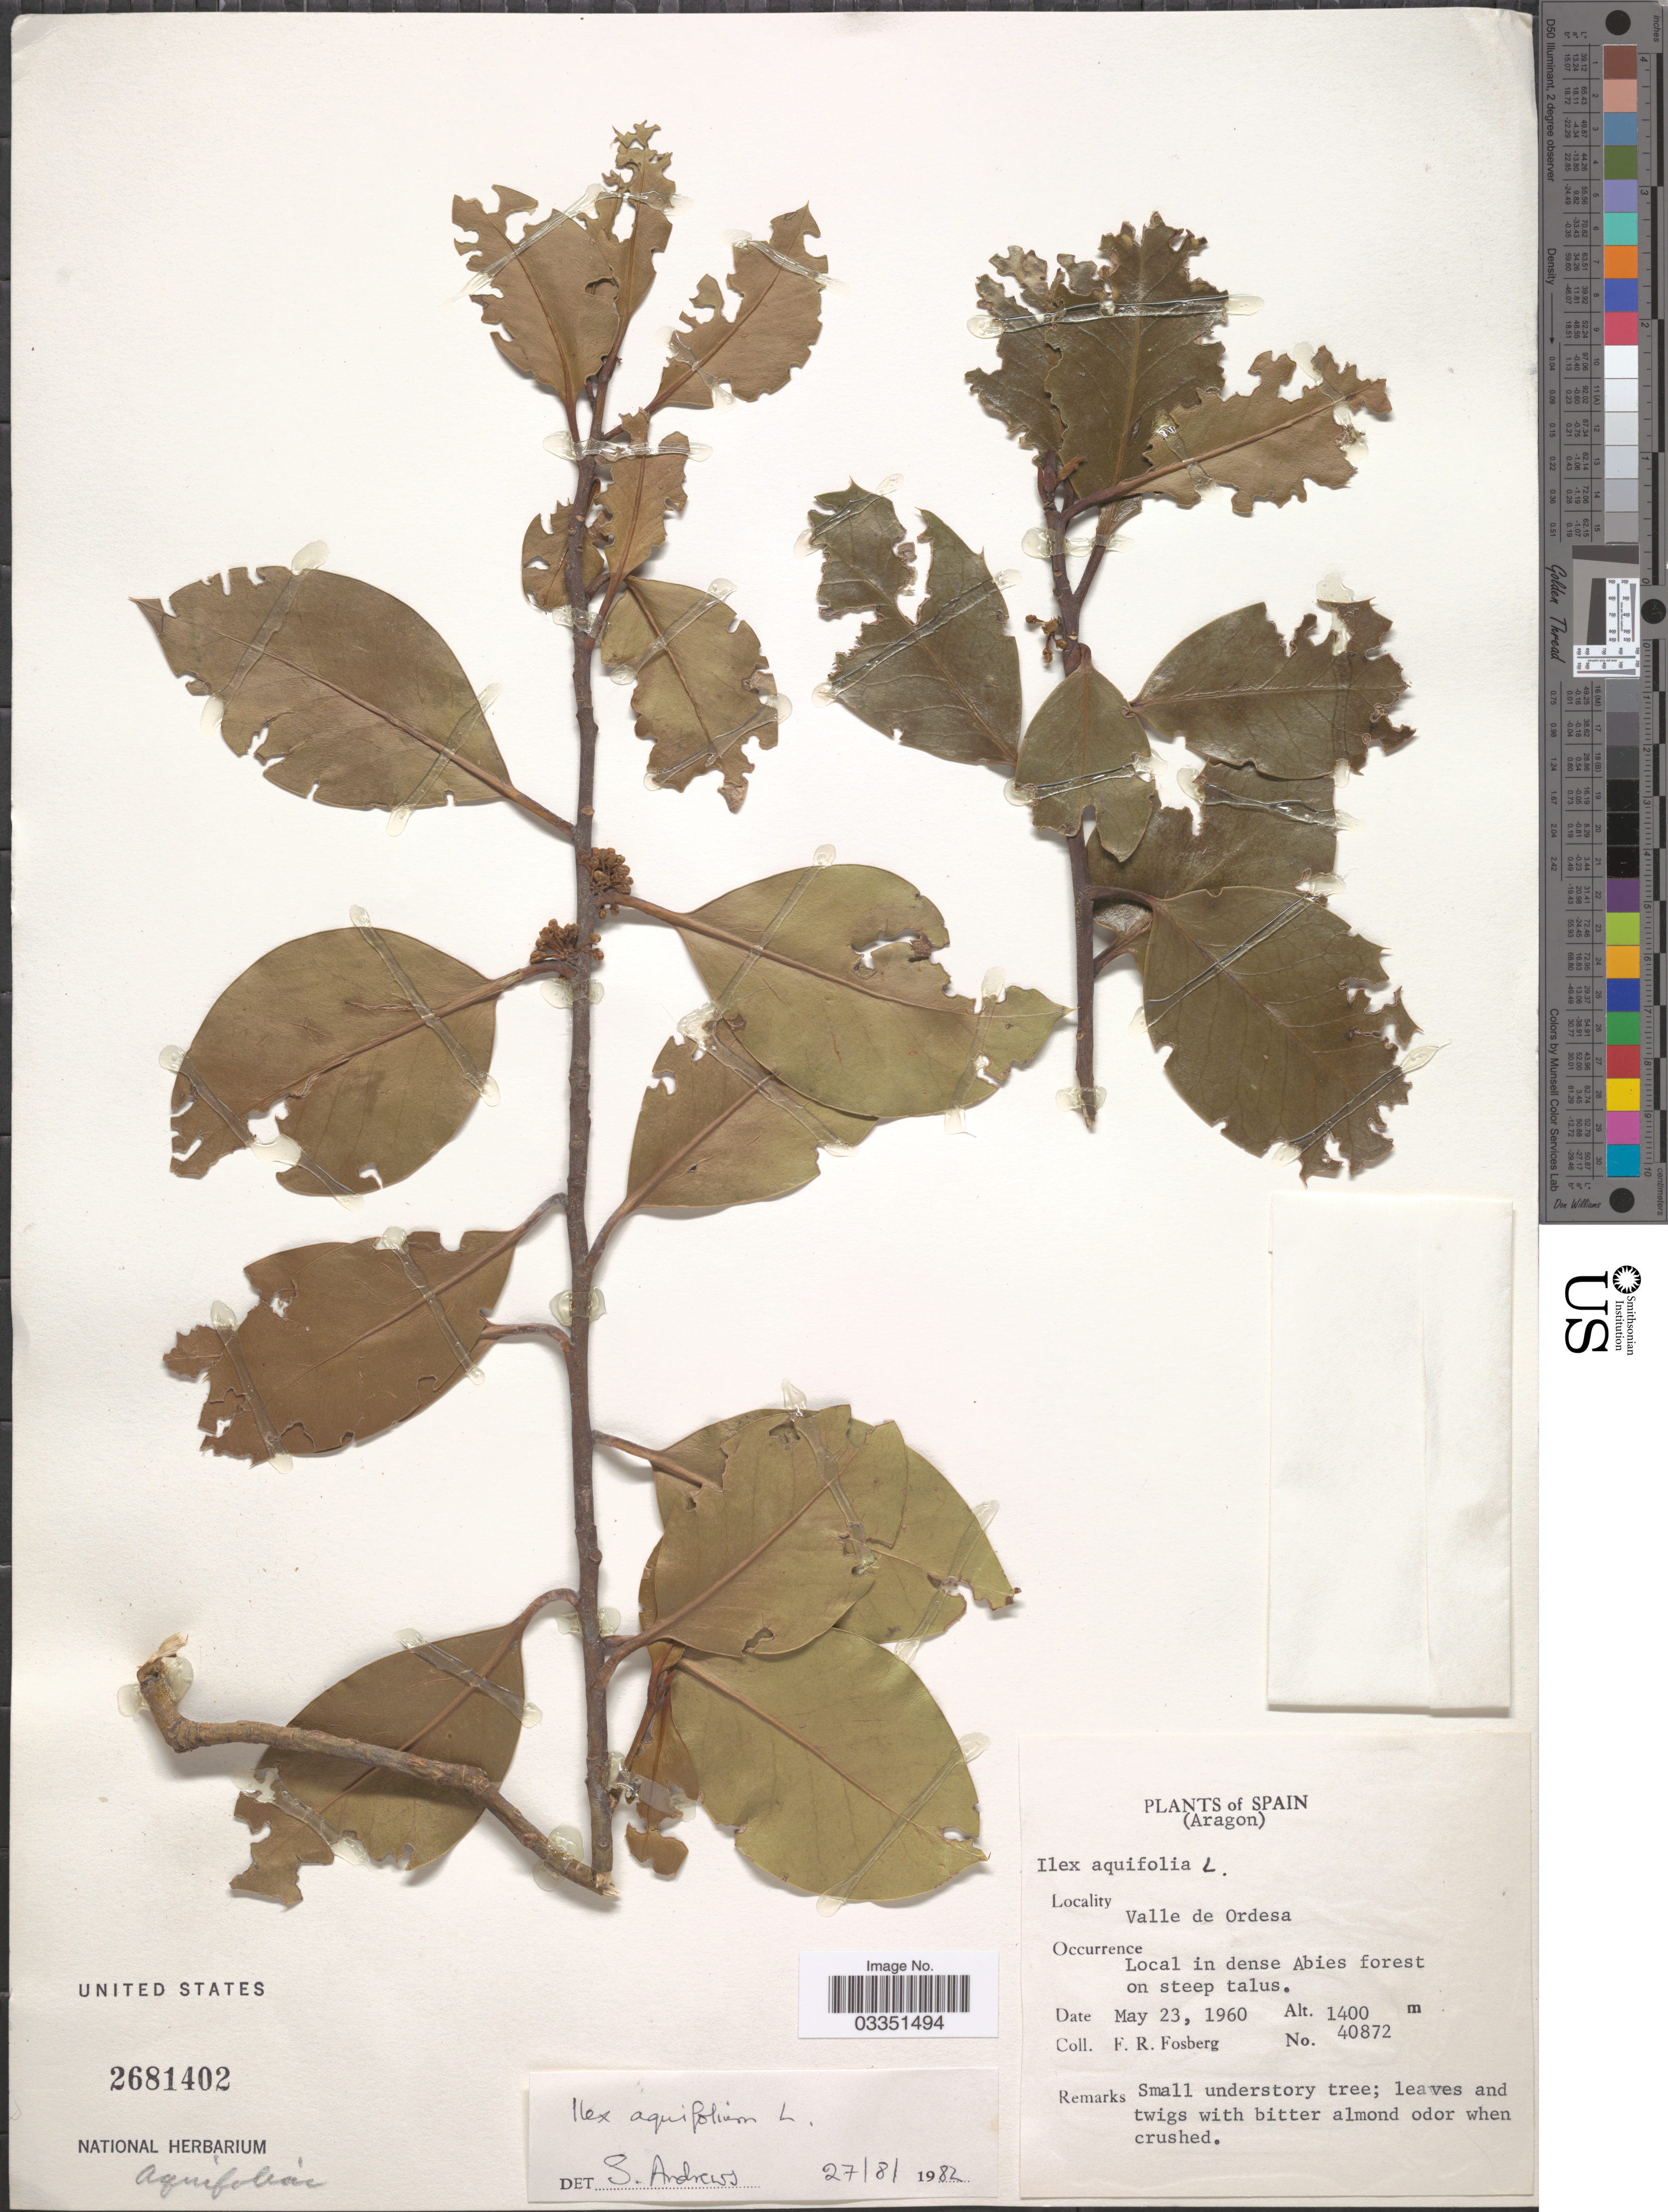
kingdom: Plantae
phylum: Tracheophyta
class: Magnoliopsida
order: Aquifoliales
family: Aquifoliaceae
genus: Ilex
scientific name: Ilex aquifolium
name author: L.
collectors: F. R. Fosberg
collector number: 40872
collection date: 1960-05-23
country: Spain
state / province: Aragón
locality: Valle de Ordesa.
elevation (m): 1400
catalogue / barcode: US 2681402